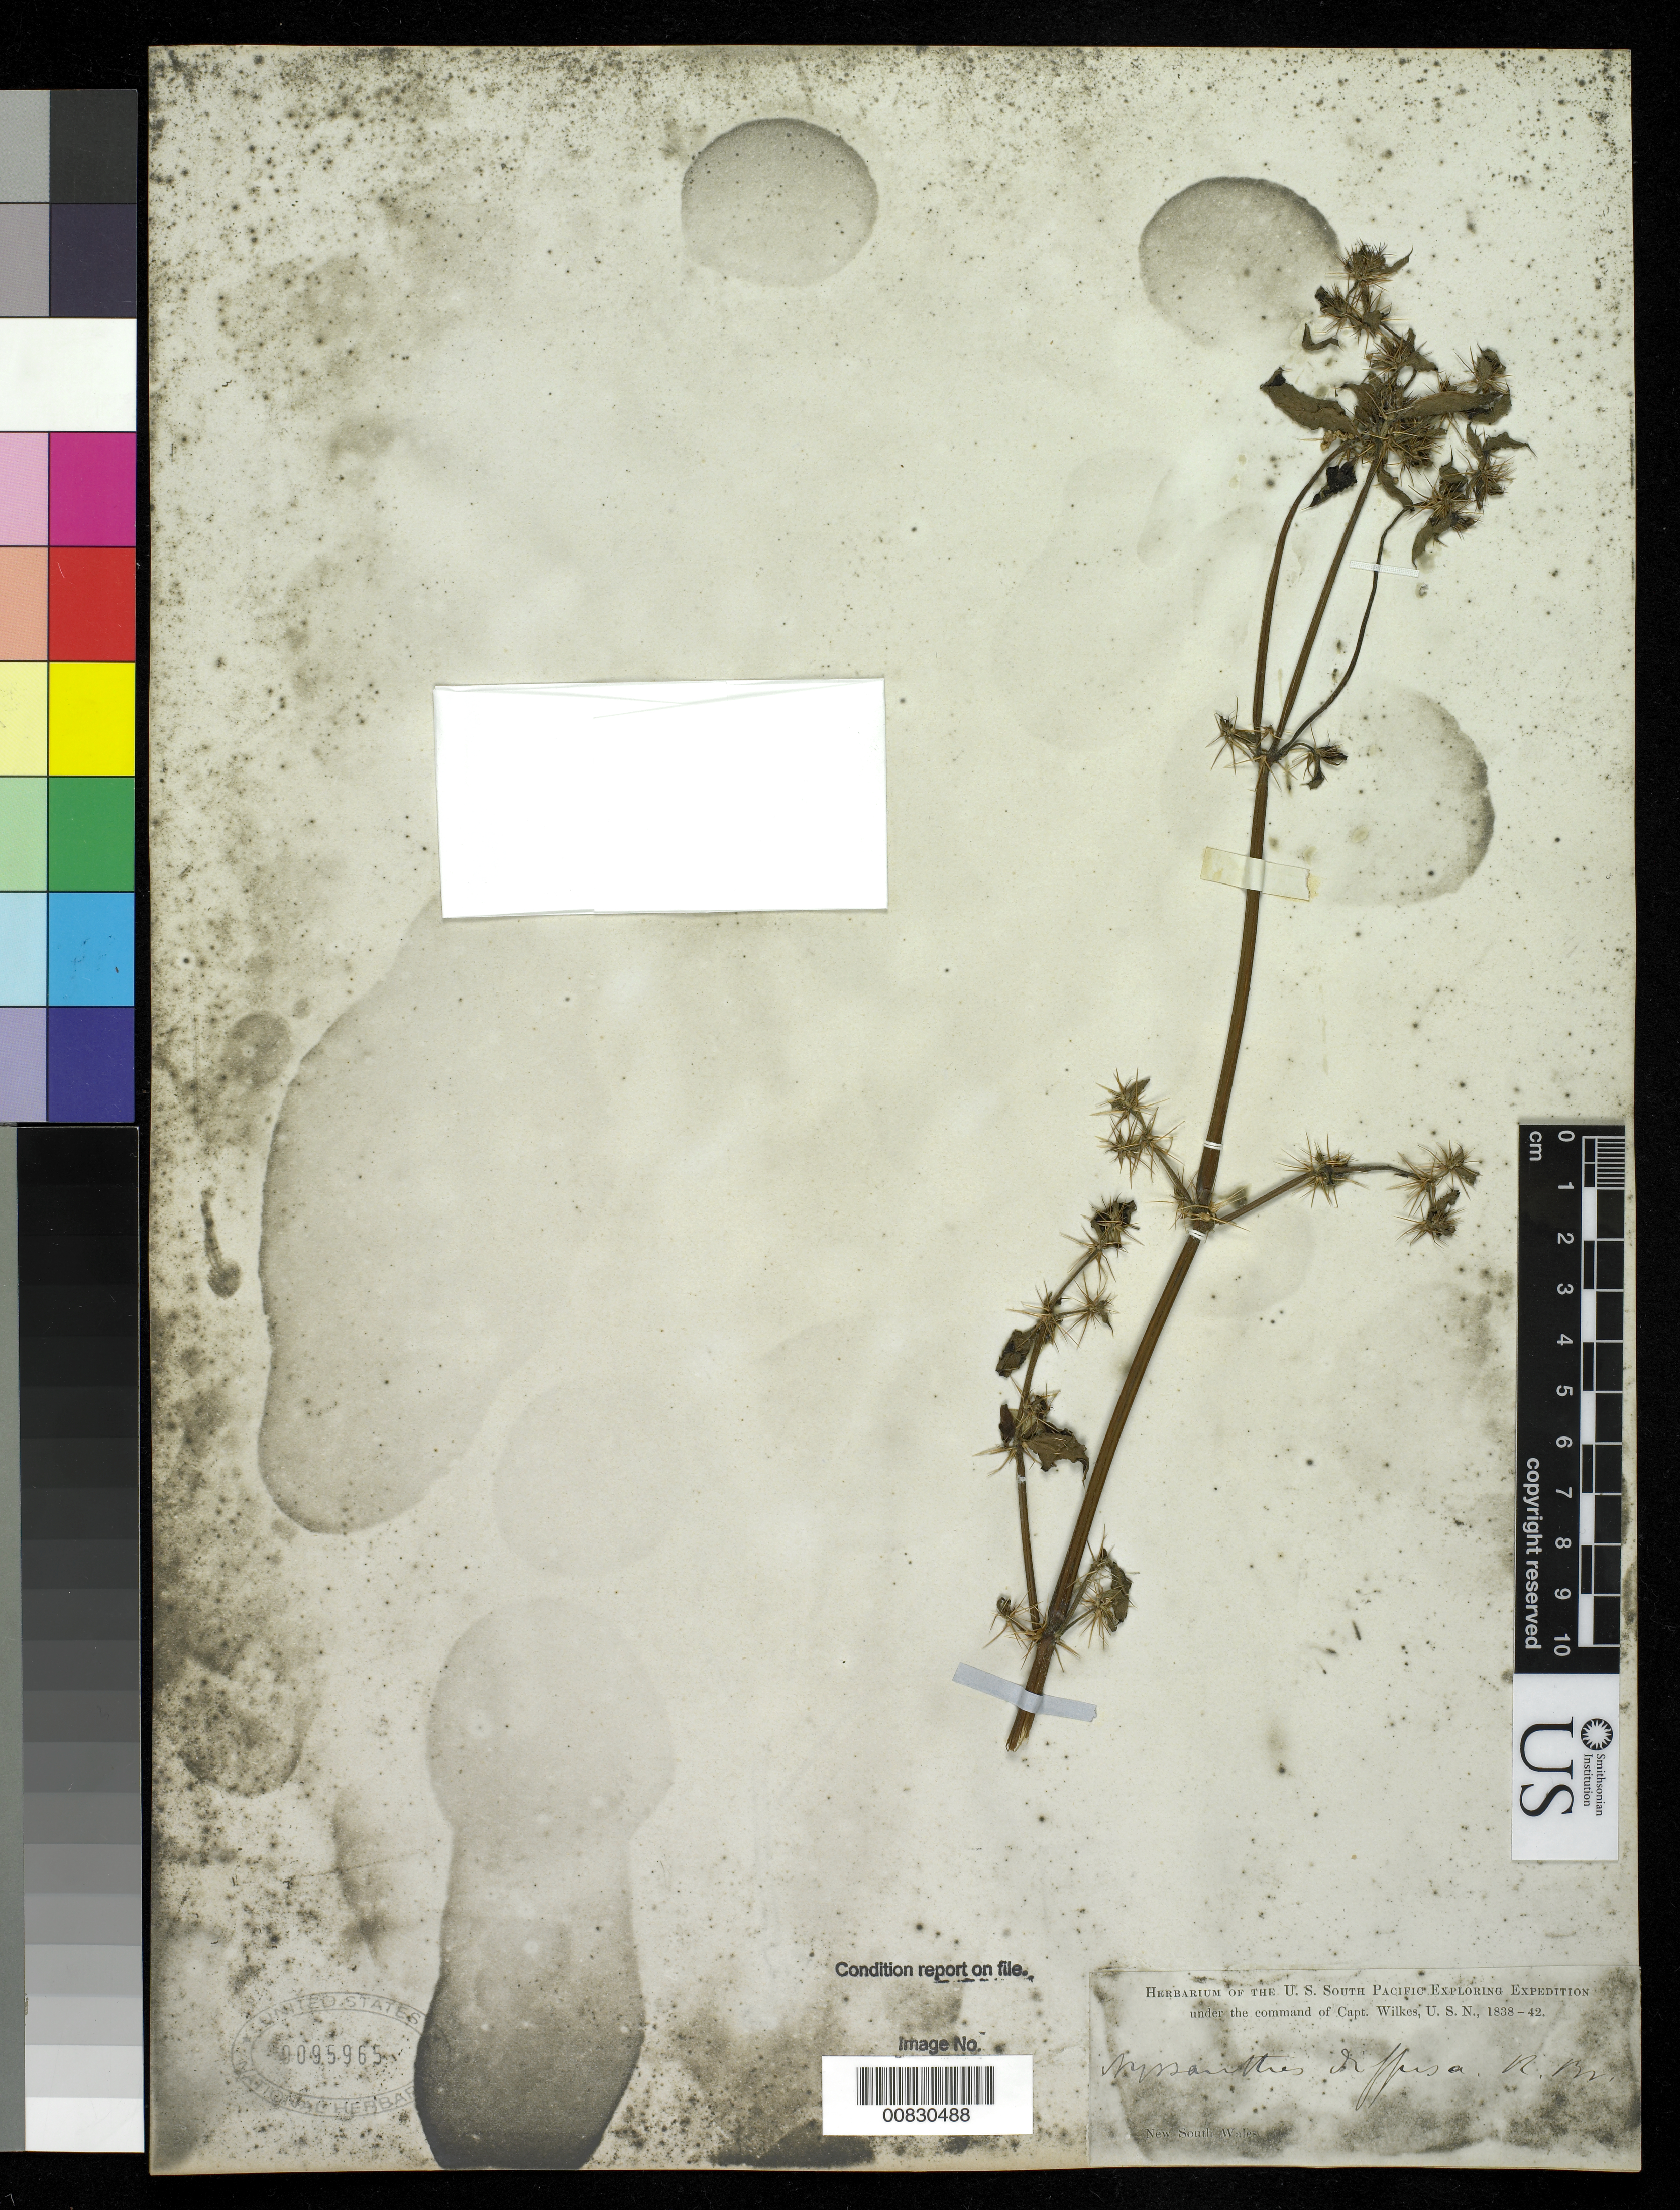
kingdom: Plantae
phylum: Tracheophyta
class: Magnoliopsida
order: Caryophyllales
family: Amaranthaceae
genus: Nyssanthes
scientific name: Nyssanthes diffusa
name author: R. Br.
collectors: Wilkes Explor. Exped.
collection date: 1838/1842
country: Australia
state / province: New South Wales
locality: New South Wales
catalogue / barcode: US 95965